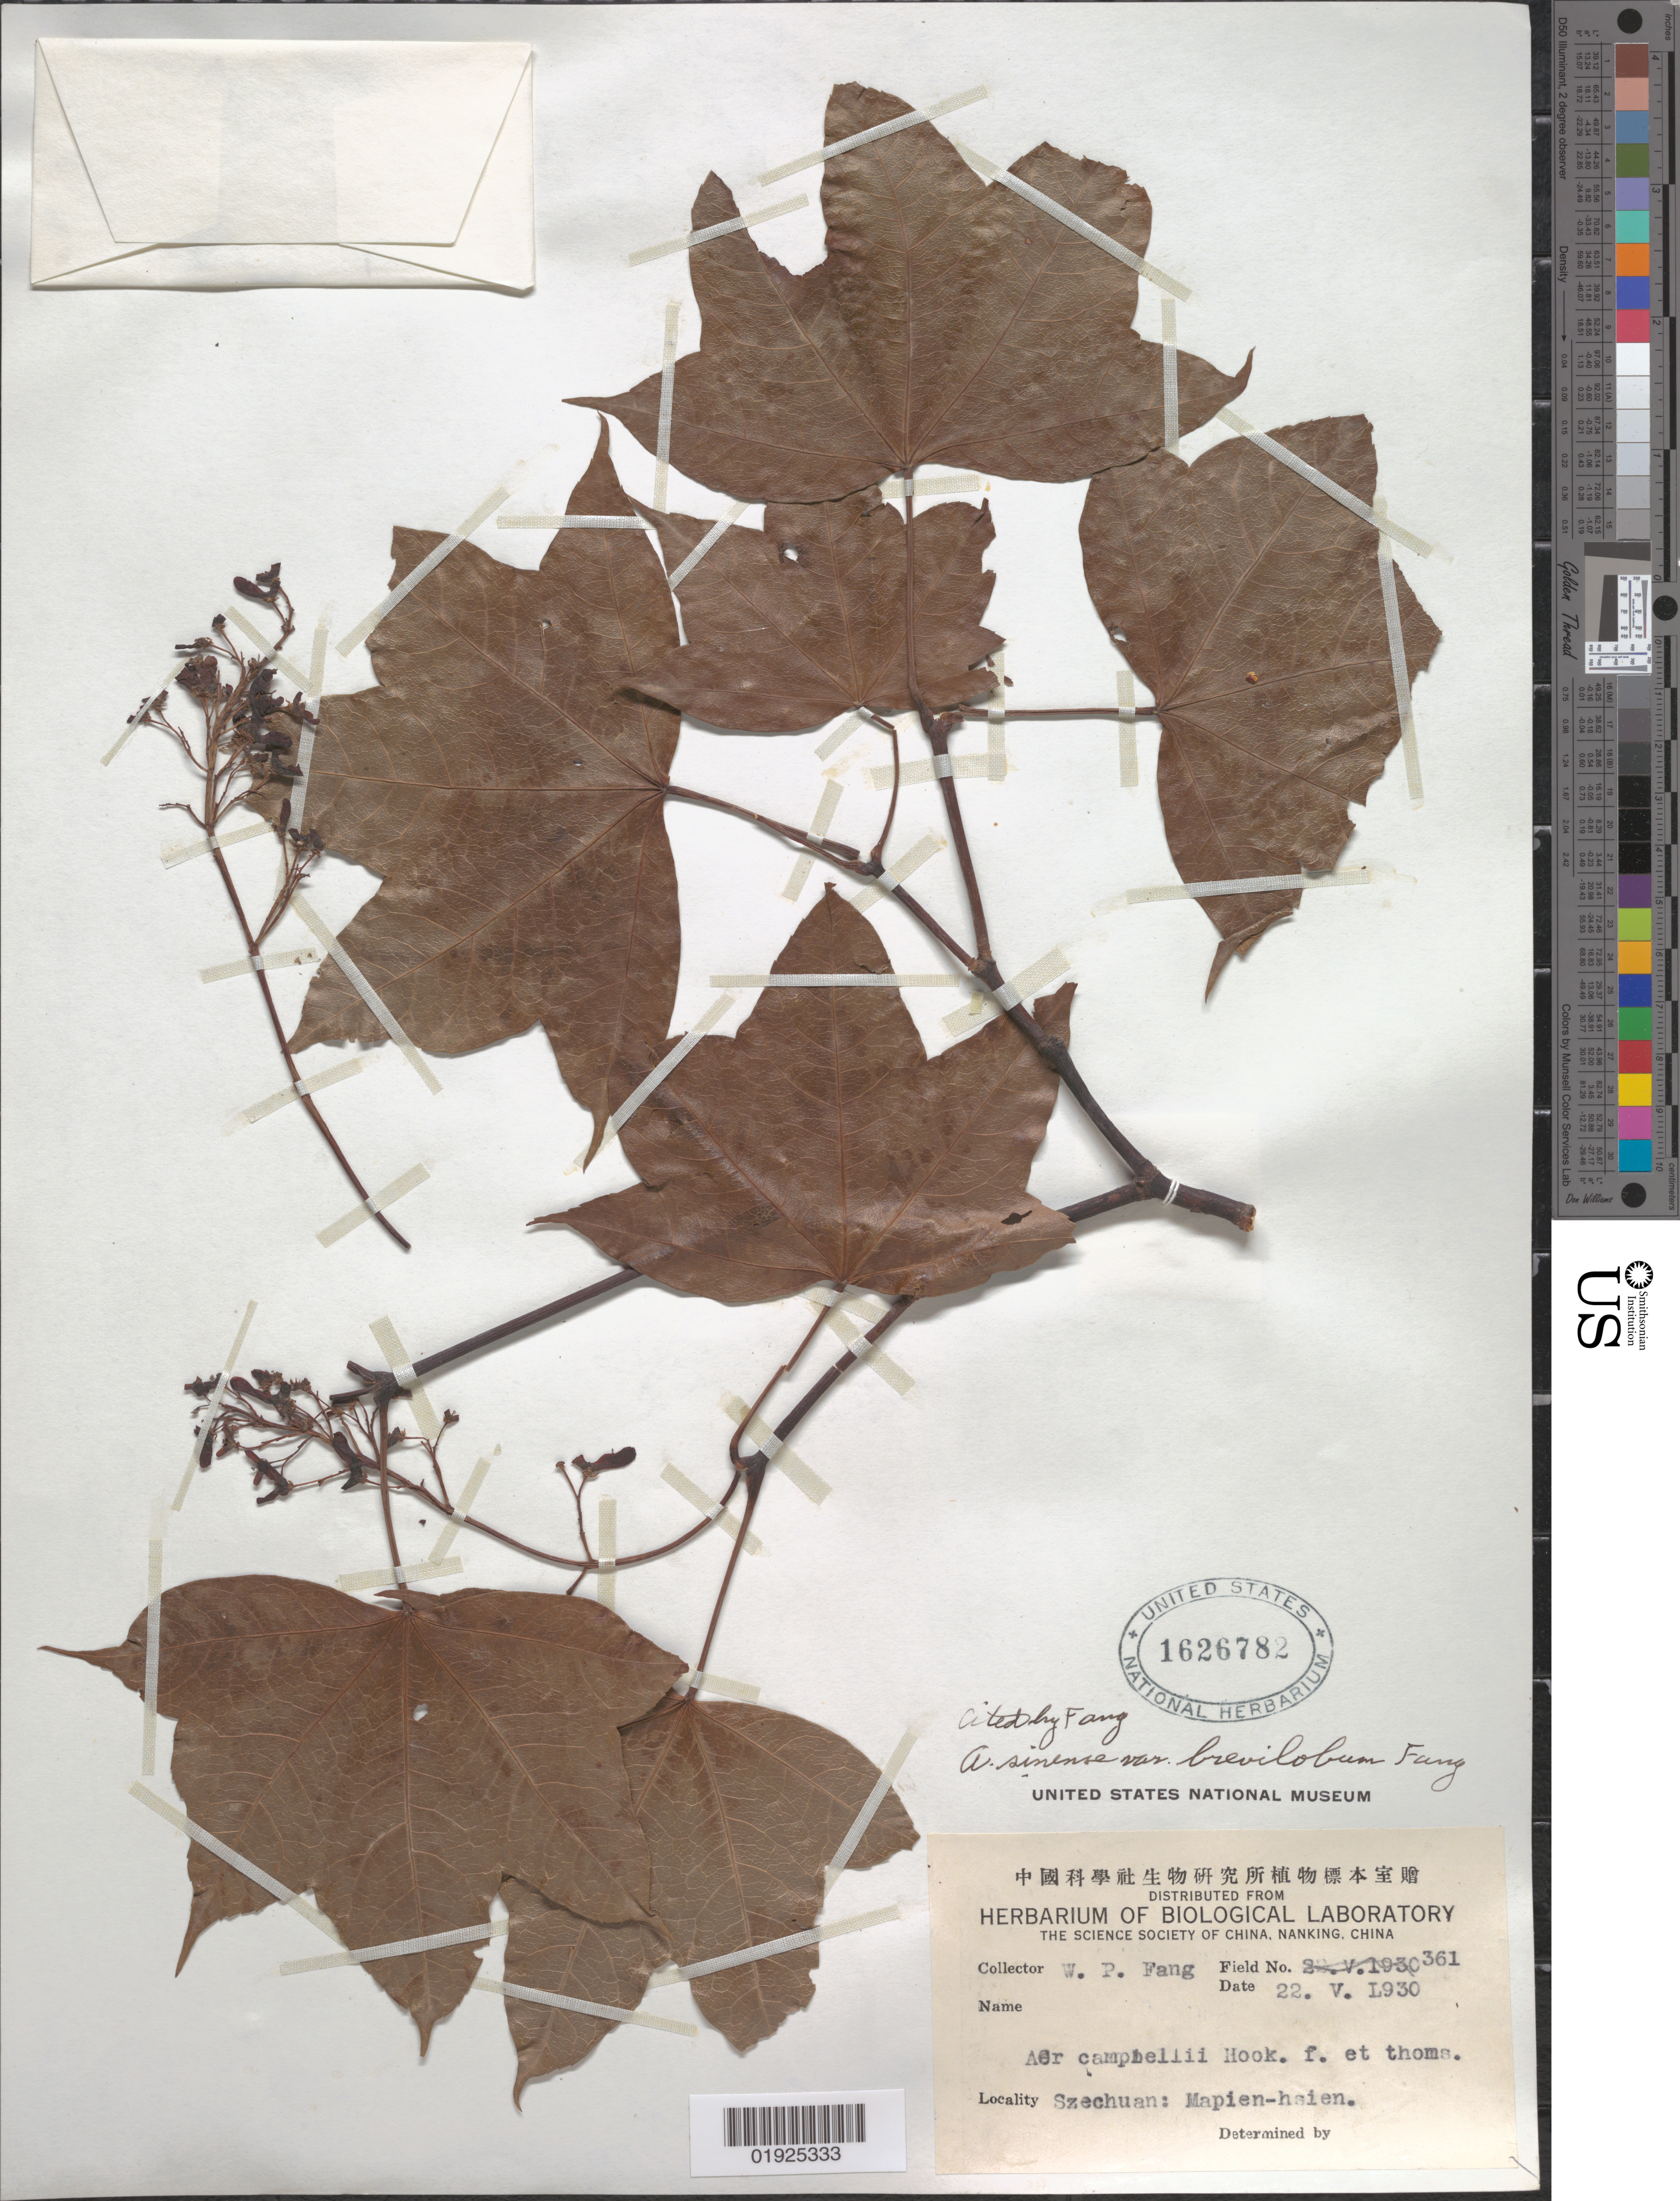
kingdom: Plantae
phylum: Tracheophyta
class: Magnoliopsida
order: Sapindales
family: Sapindaceae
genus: Acer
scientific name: Acer sinense var. brevilobum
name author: W.P. Fang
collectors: W. P. Fang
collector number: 361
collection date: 1930-05-22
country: China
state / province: Sichuan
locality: Szechuan [Sichuan]: Mapien-hsien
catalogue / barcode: US 1626782